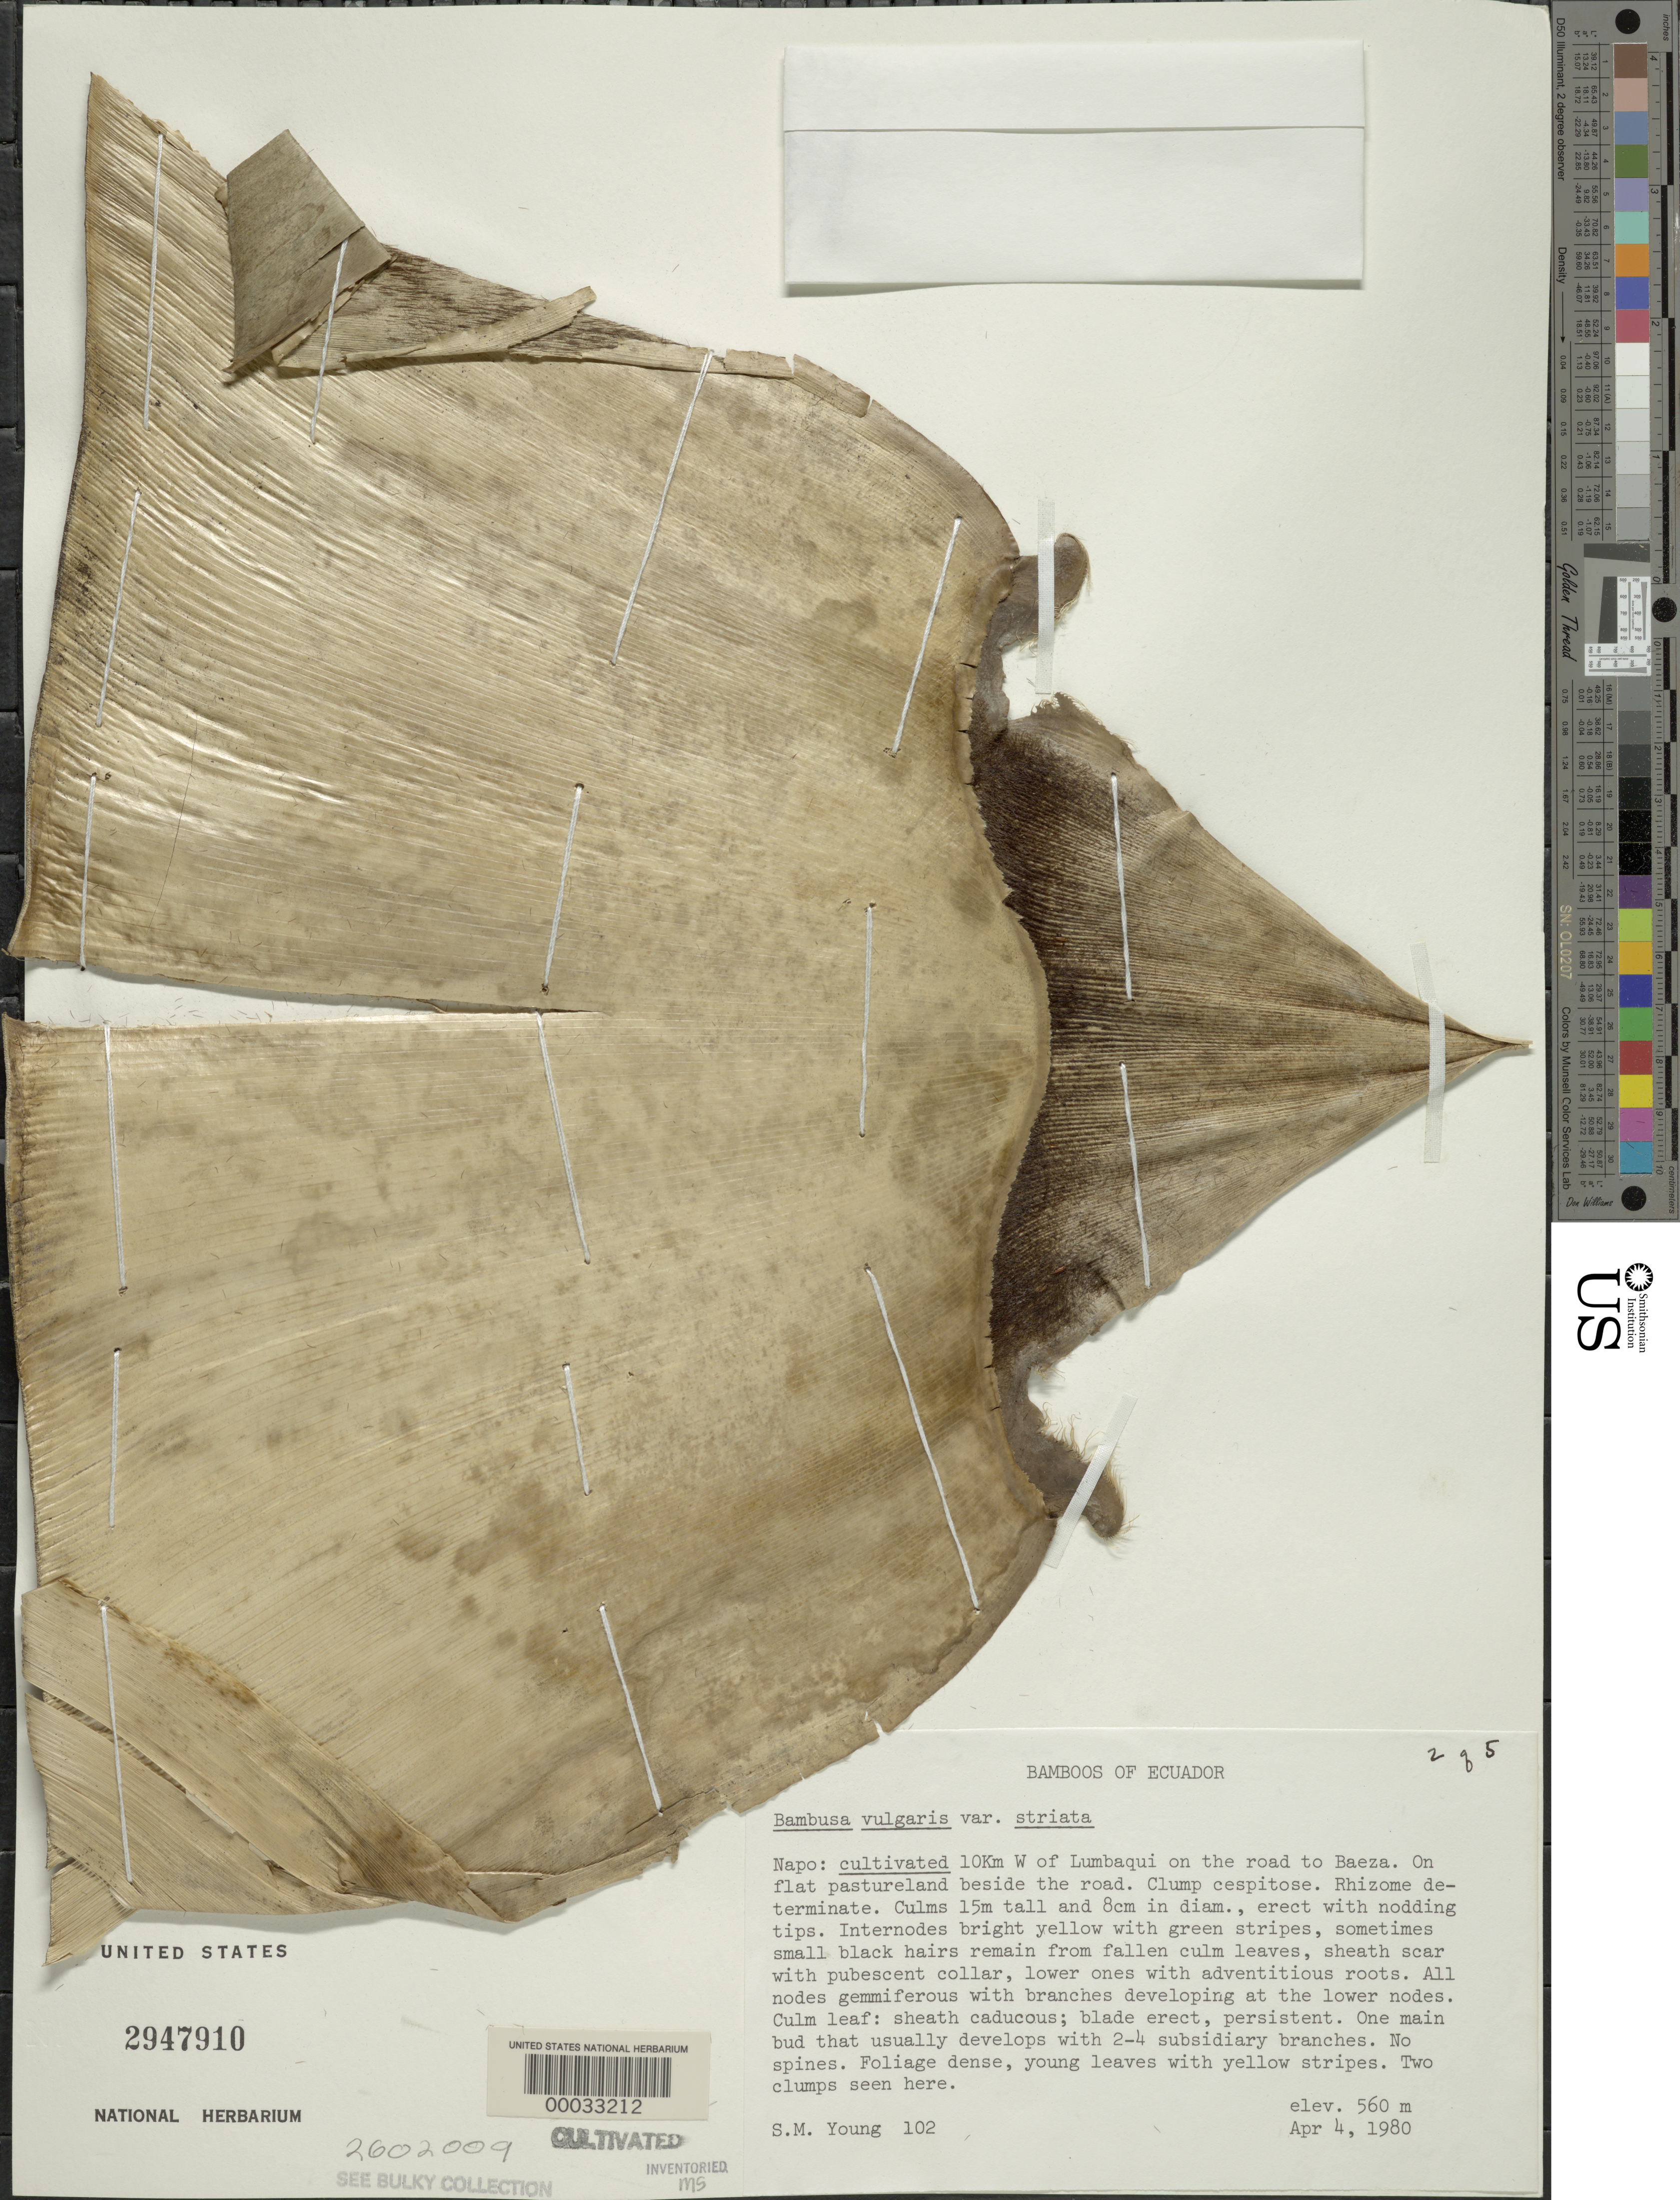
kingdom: Plantae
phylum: Tracheophyta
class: Liliopsida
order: Poales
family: Poaceae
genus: Bambusa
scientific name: Bambusa vulgaris var. striata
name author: (Lodd. ex Lindl.) Gamble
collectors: S. Young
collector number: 102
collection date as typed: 11 Oct 1979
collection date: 1979-10-11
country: Ecuador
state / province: Napo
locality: Lumbaqui, baeza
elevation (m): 560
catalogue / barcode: US 2947910